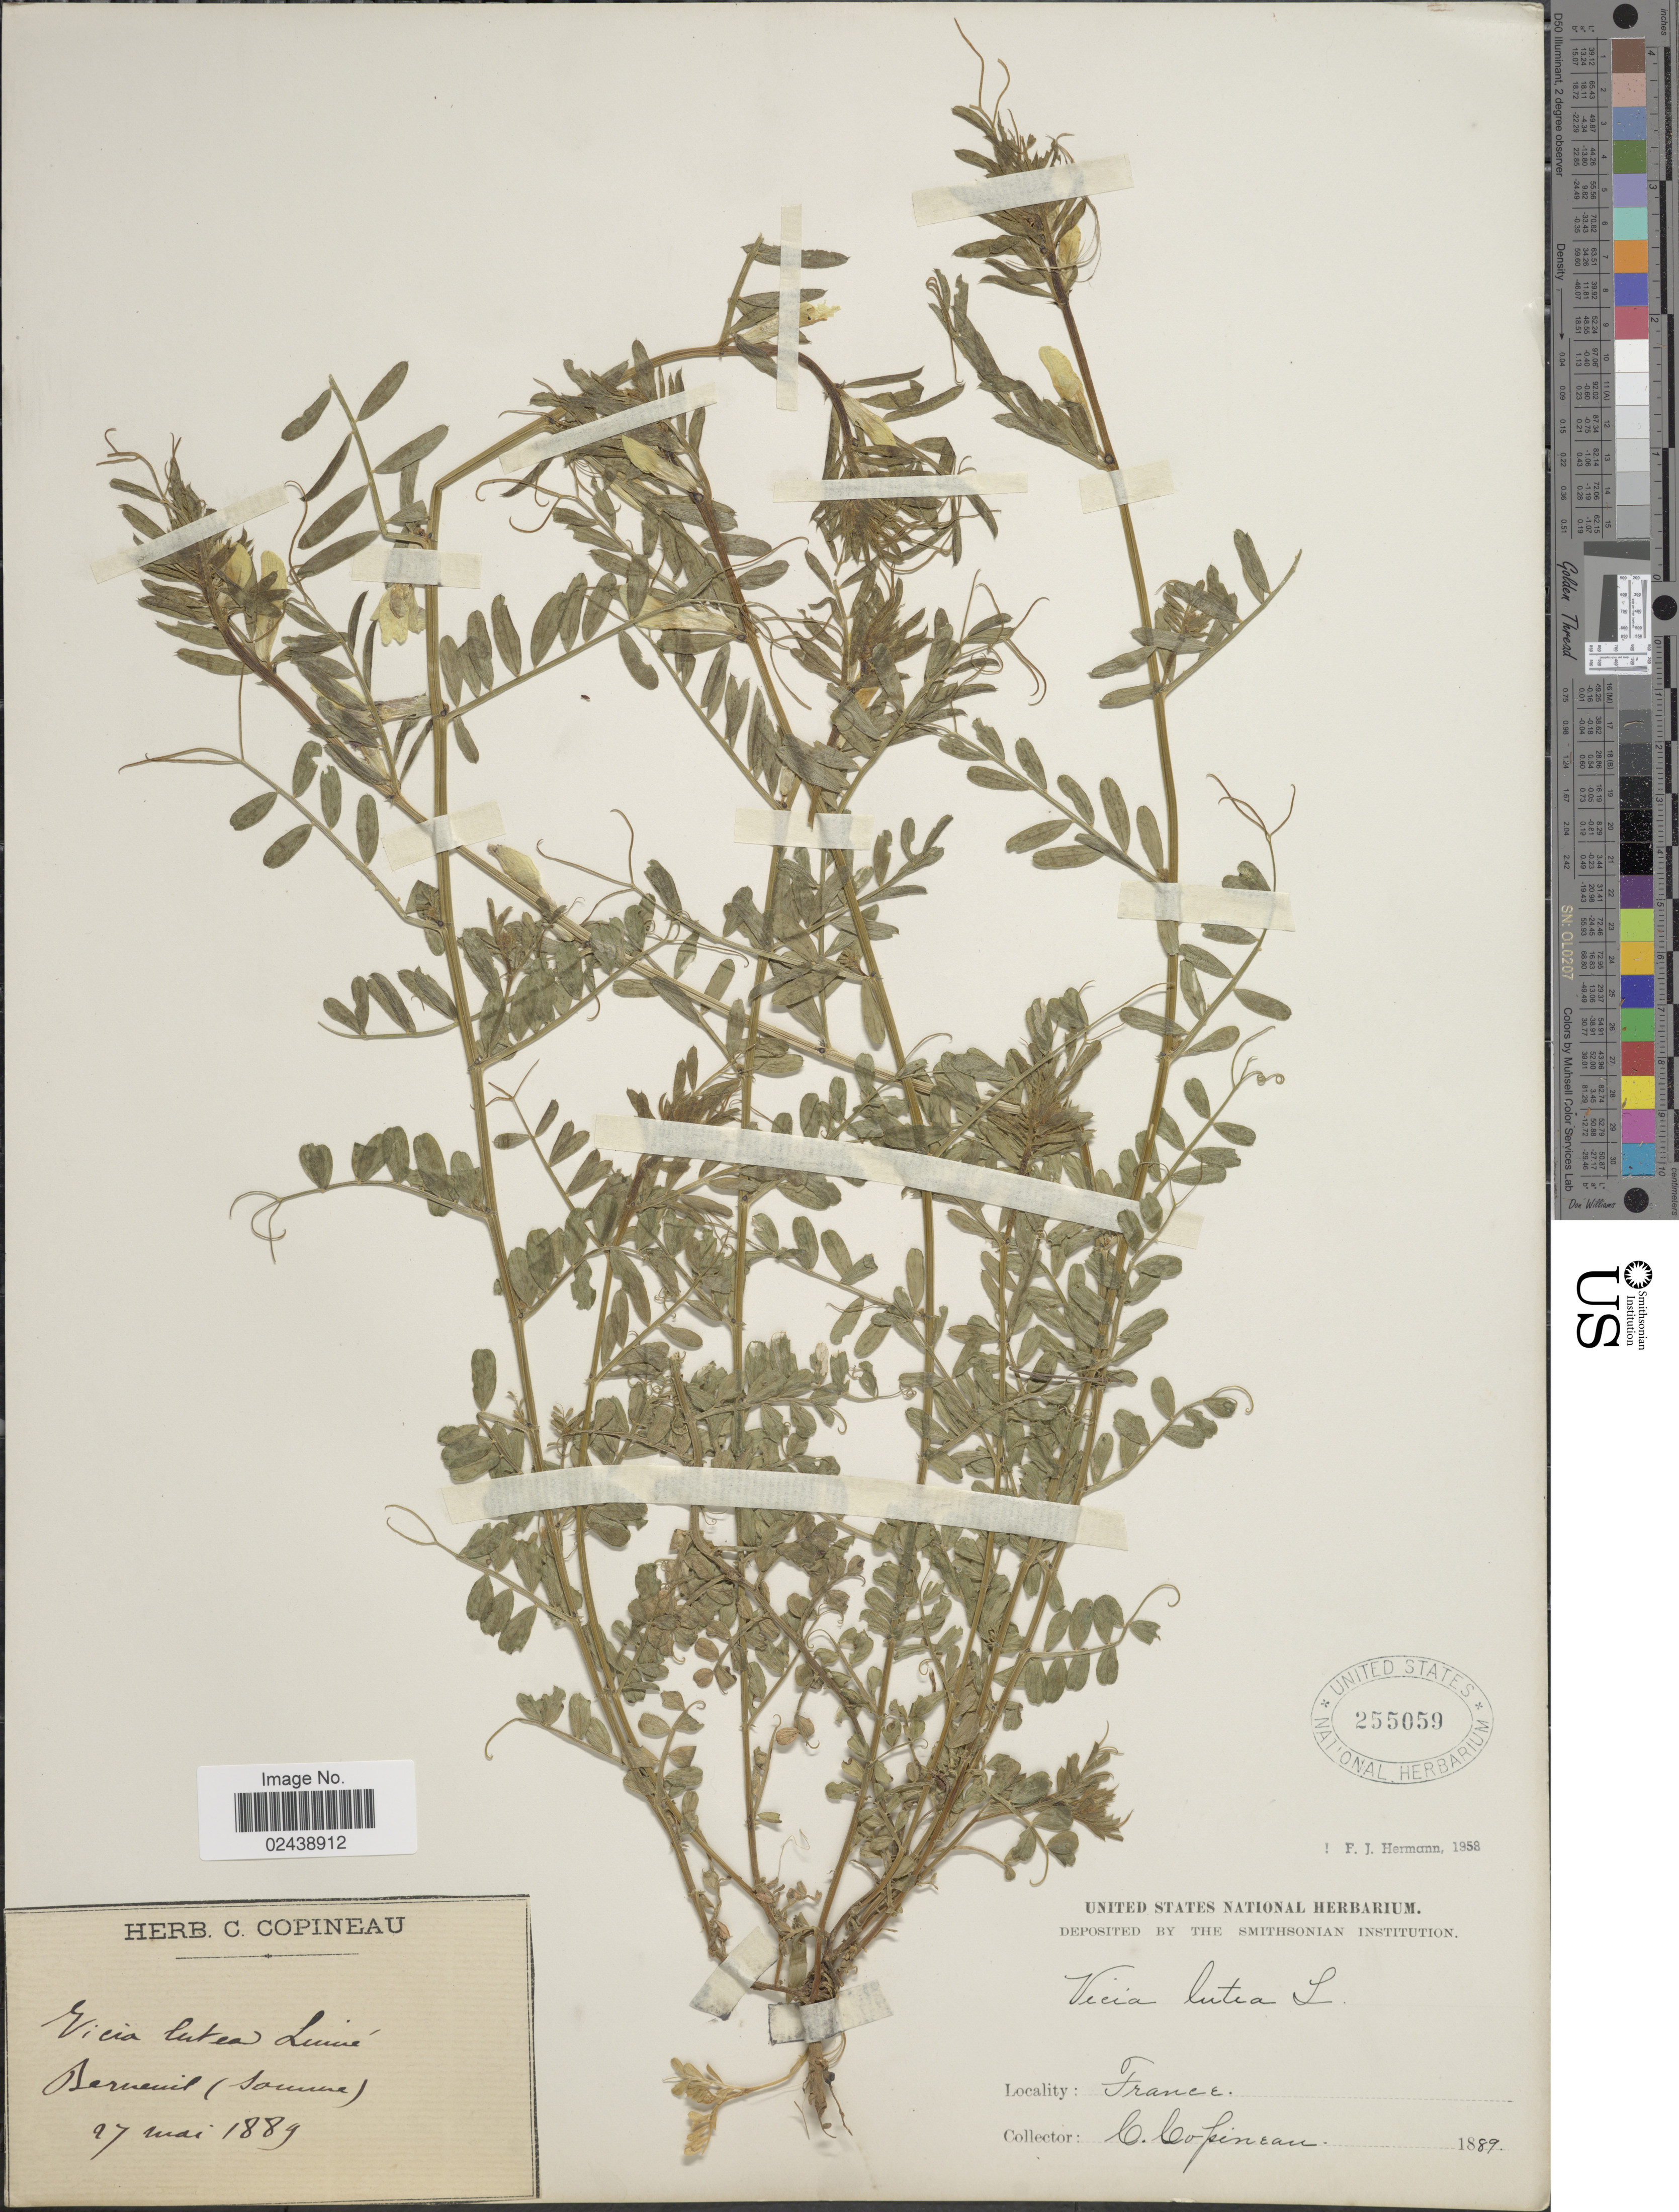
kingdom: Plantae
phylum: Tracheophyta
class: Magnoliopsida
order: Fabales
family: Fabaceae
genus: Vicia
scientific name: Vicia lutea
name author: L.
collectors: C. Copineau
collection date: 1889-05-27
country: France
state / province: Hauts-de-France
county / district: Somme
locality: Berneuil (Somme)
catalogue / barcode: US 255059